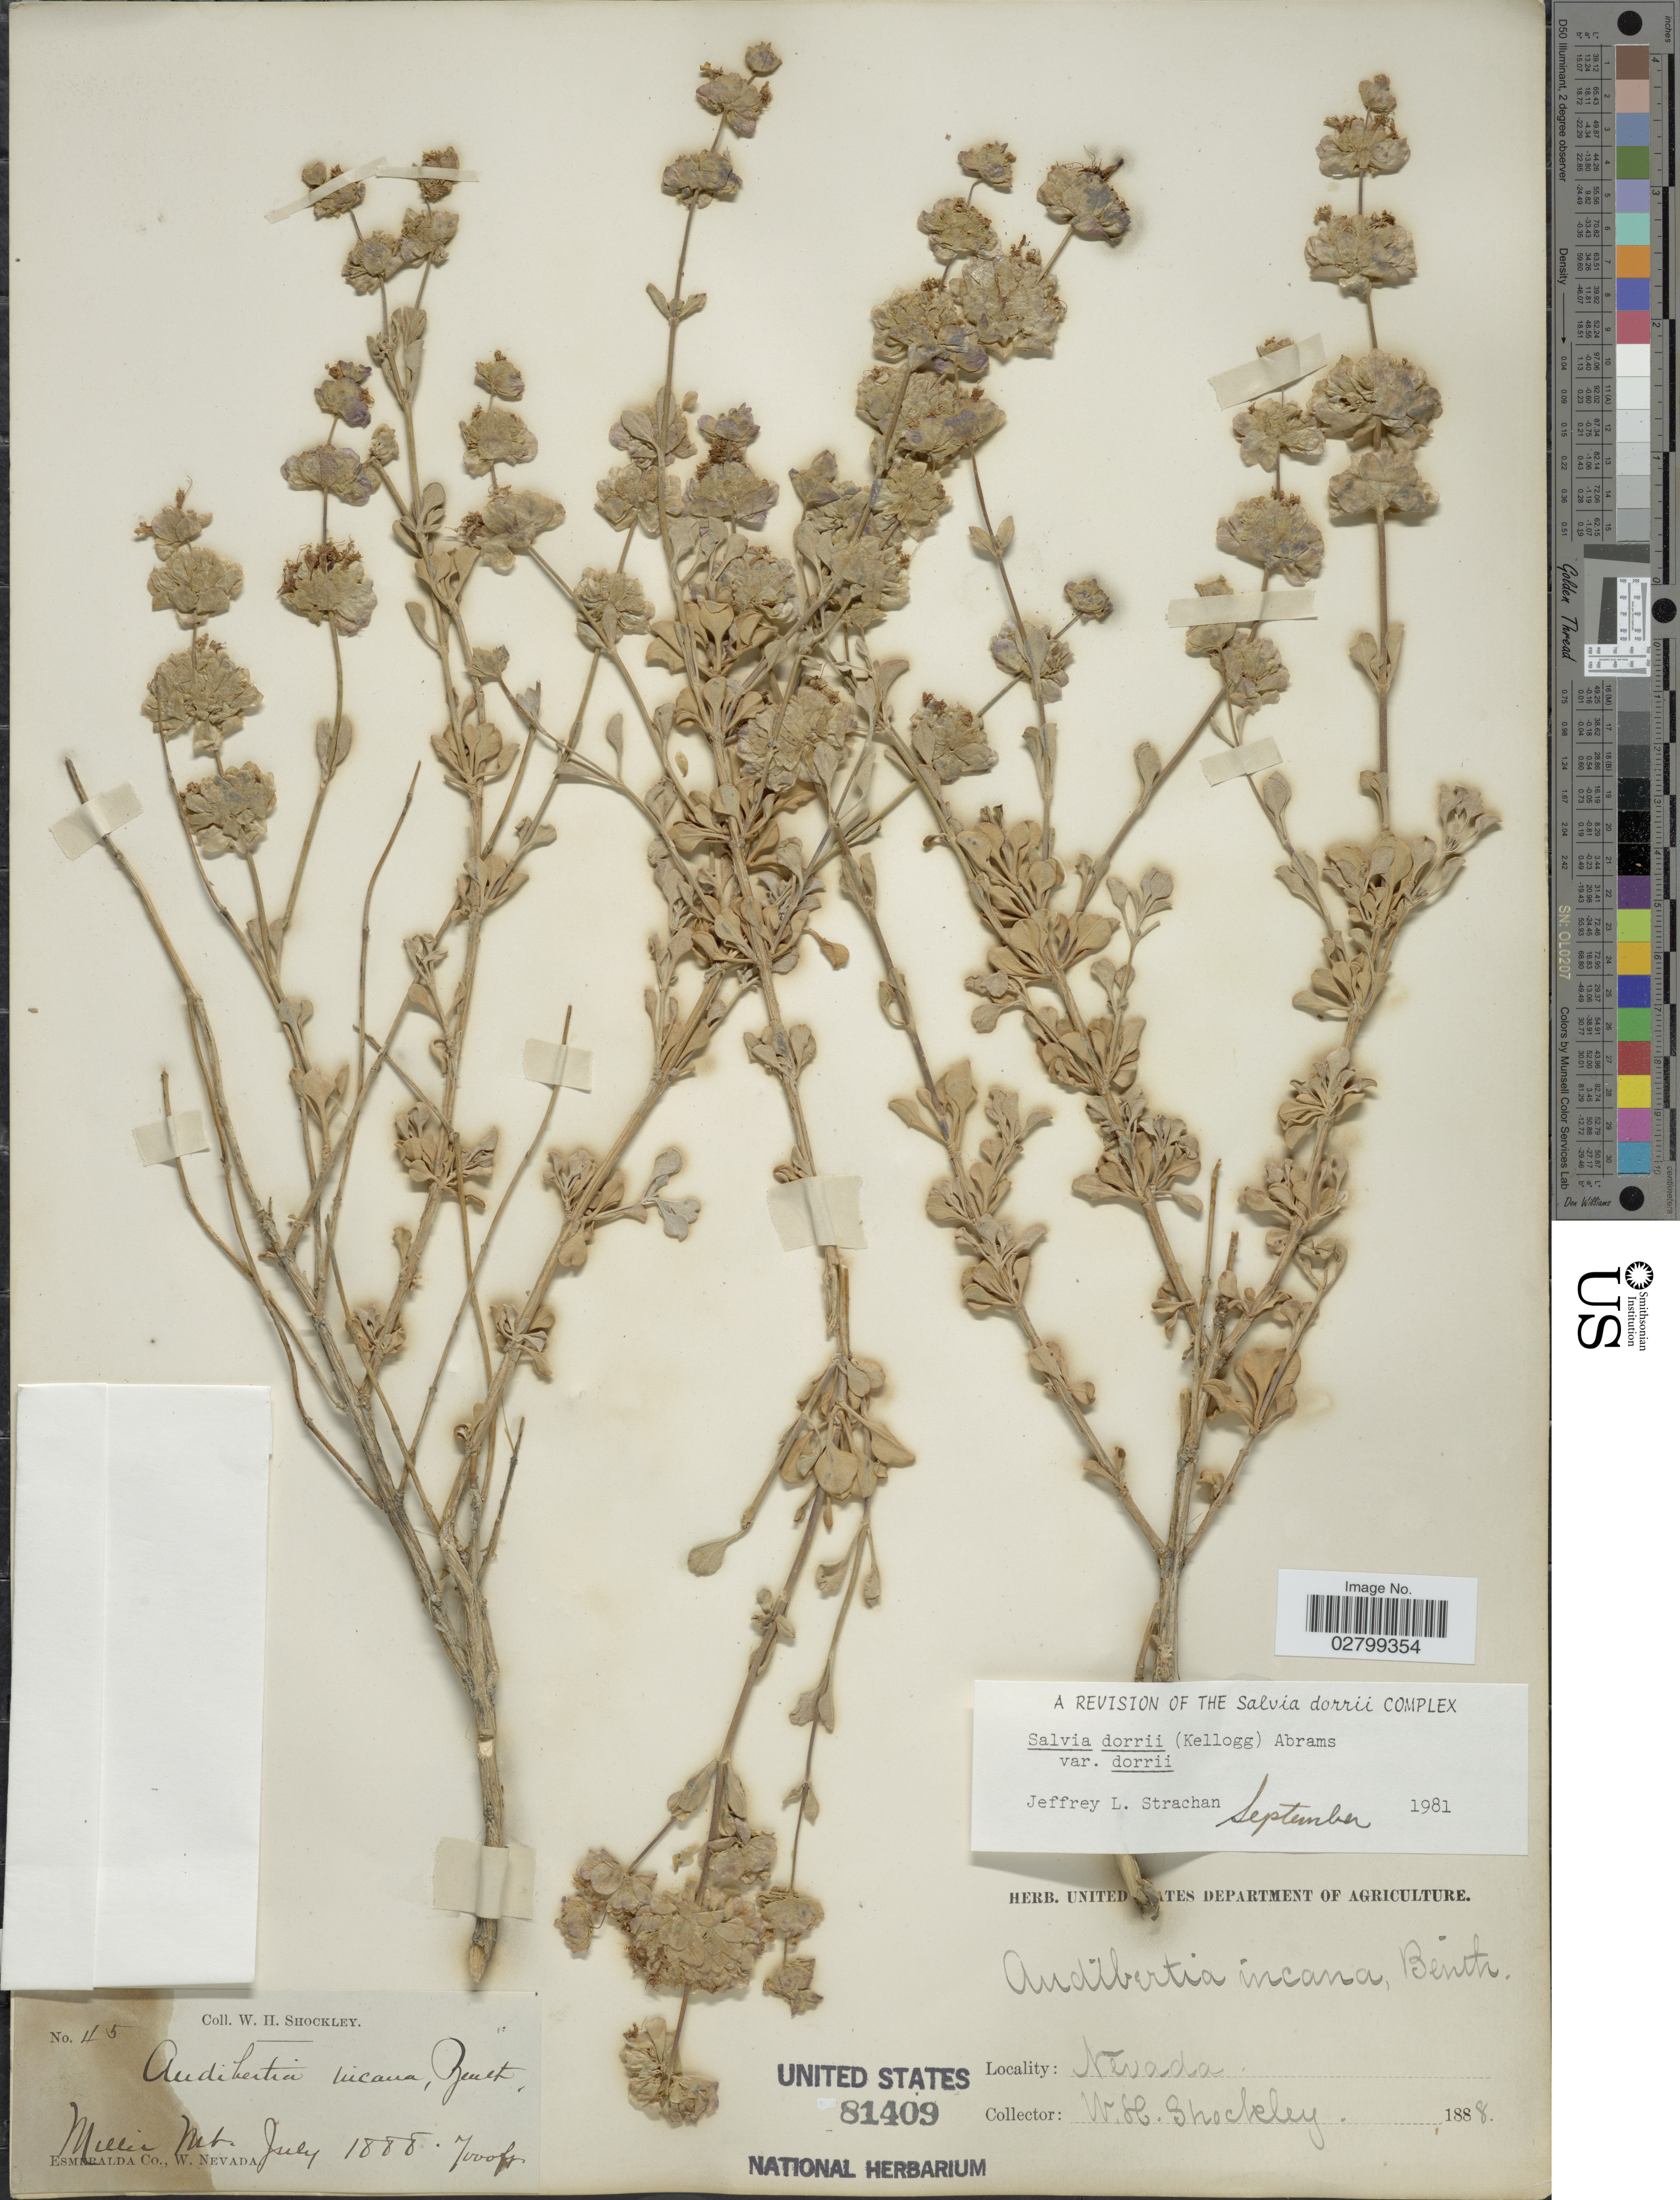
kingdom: Plantae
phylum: Tracheophyta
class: Magnoliopsida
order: Lamiales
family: Lamiaceae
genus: Salvia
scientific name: Salvia dorrii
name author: (Kellogg) Abrams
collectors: W. Shockley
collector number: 45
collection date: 1888-07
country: United States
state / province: Nevada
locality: Miller Mt. Esmeralda Co., W. Nevada.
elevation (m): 2134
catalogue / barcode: US 81409